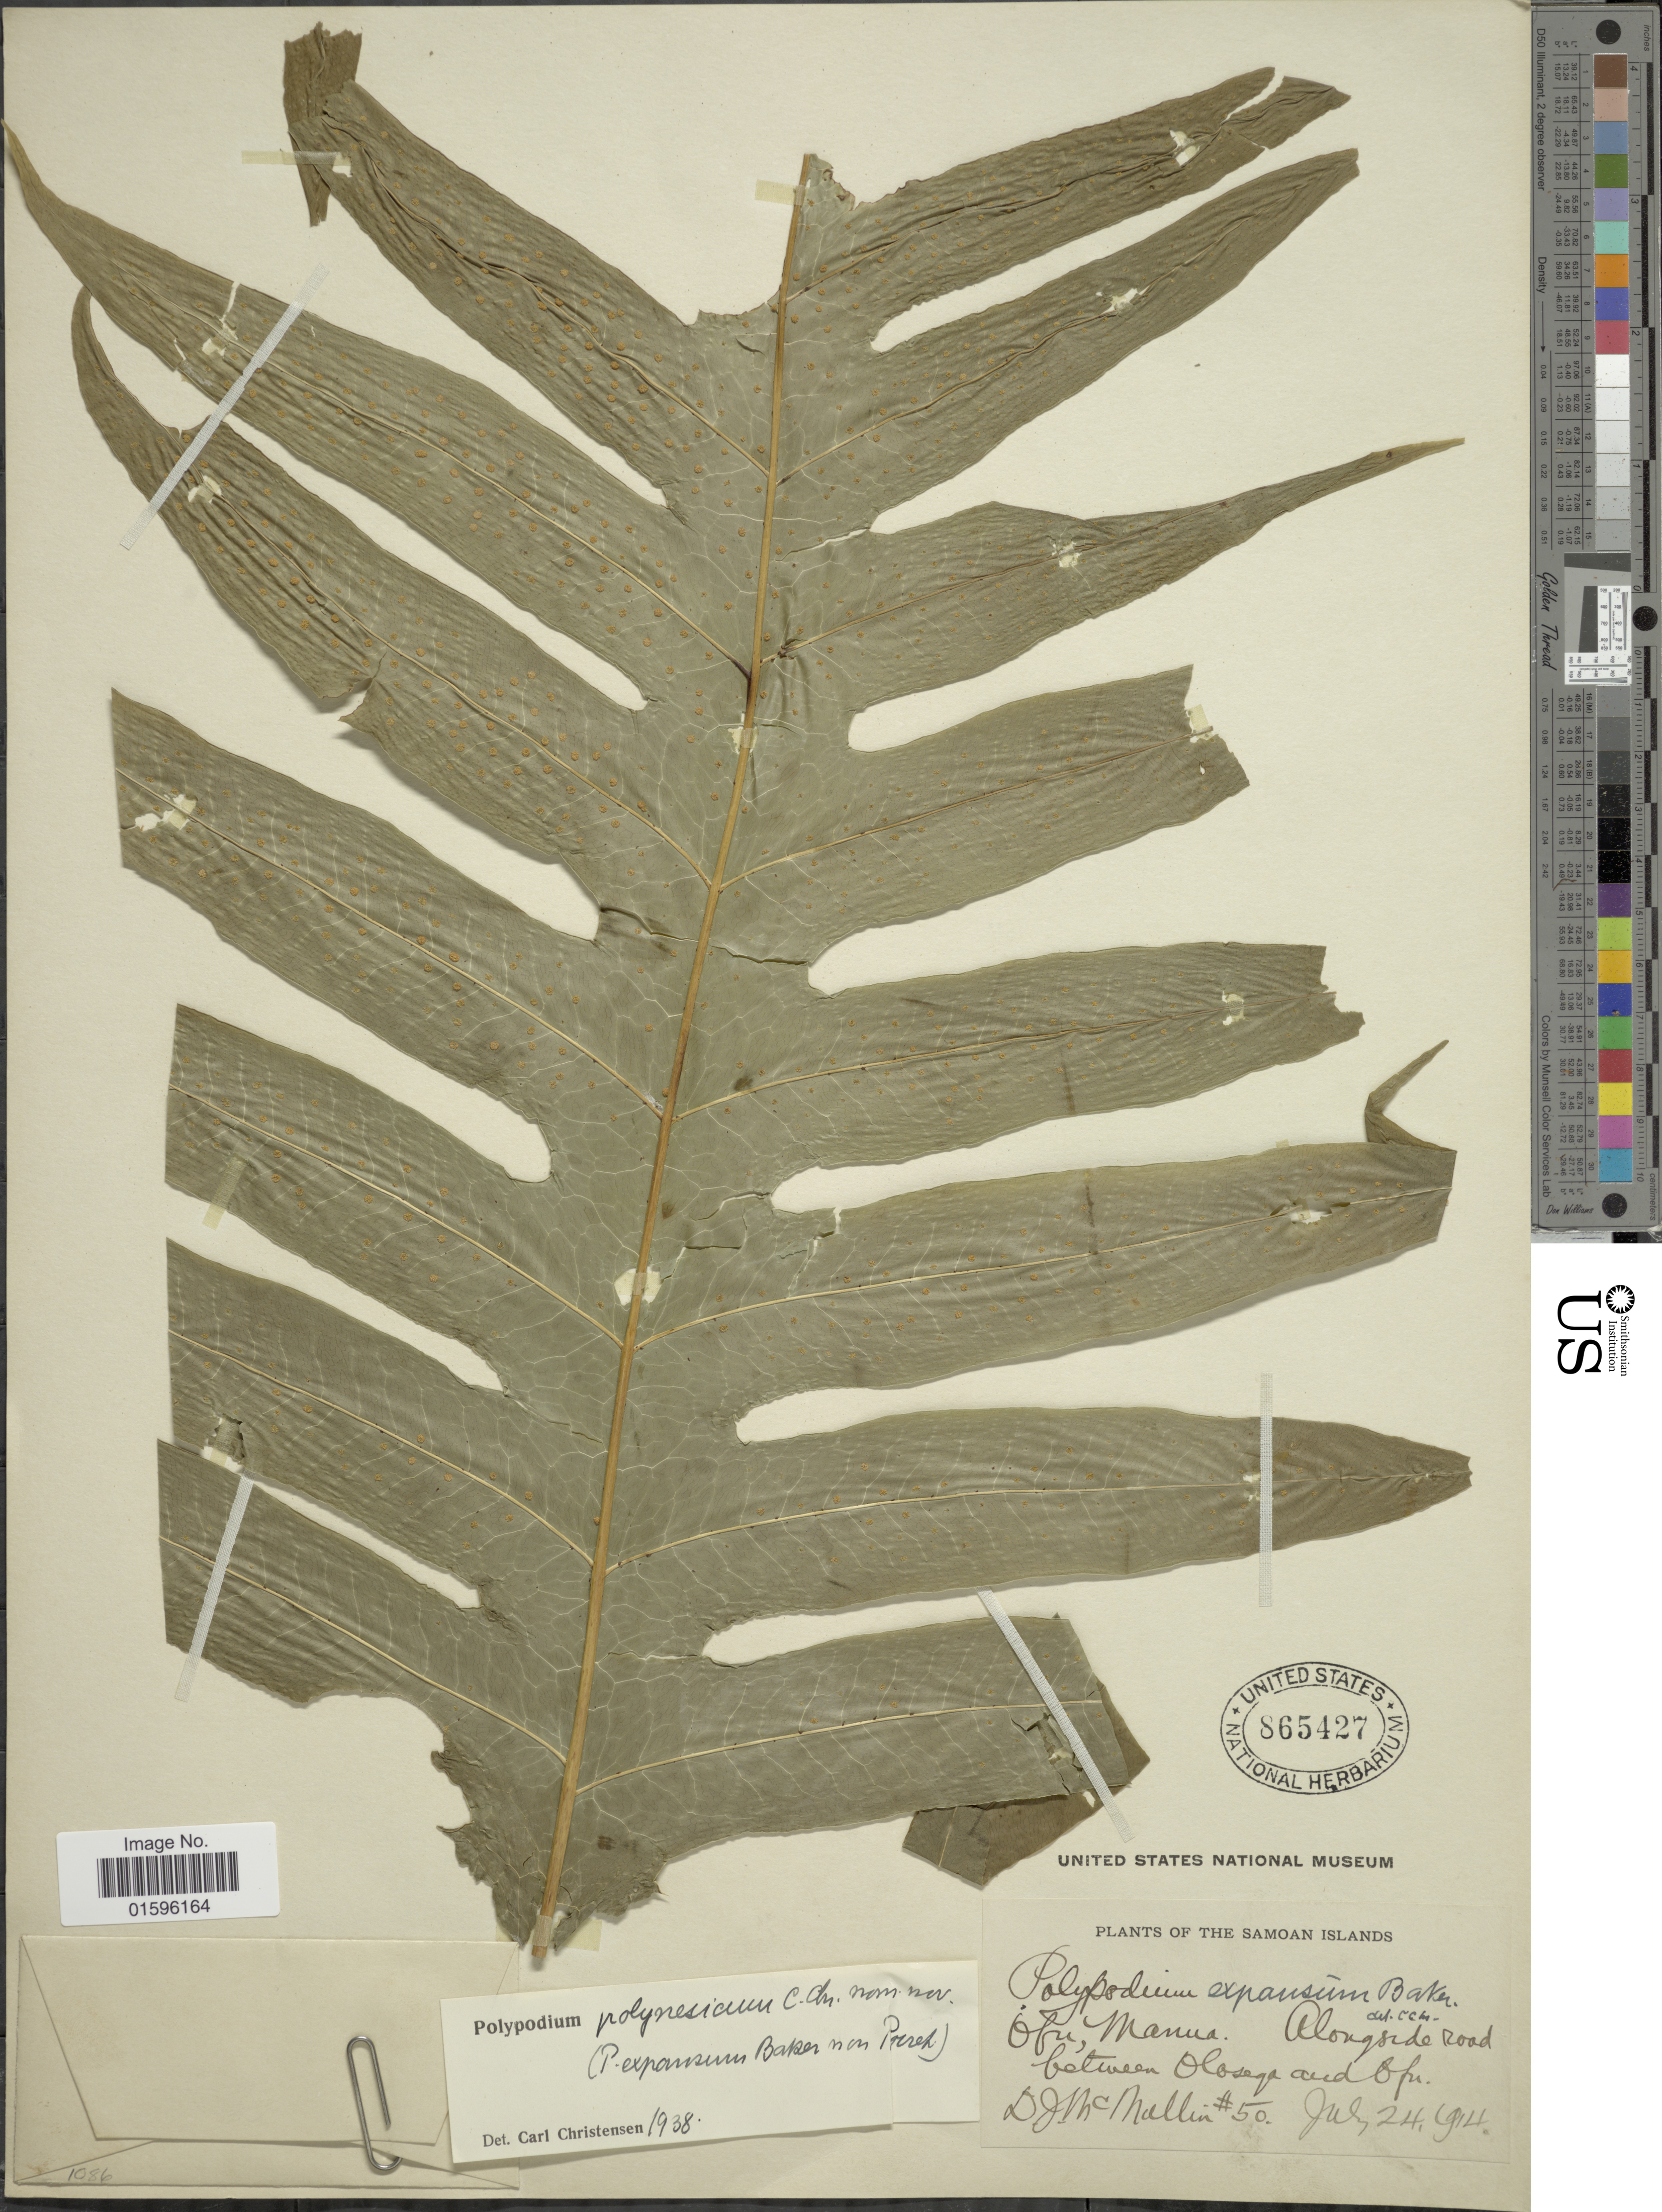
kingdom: Plantae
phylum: Tracheophyta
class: Polypodiopsida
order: Polypodiales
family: Polypodiaceae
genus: Polypodium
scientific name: Polypodium polynesicum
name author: C. Chr.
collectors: D. McMullin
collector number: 50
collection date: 1914-07-24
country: American Samoa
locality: Ofu, Manua, alongside road between Olosega and Ofu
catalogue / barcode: US 865427